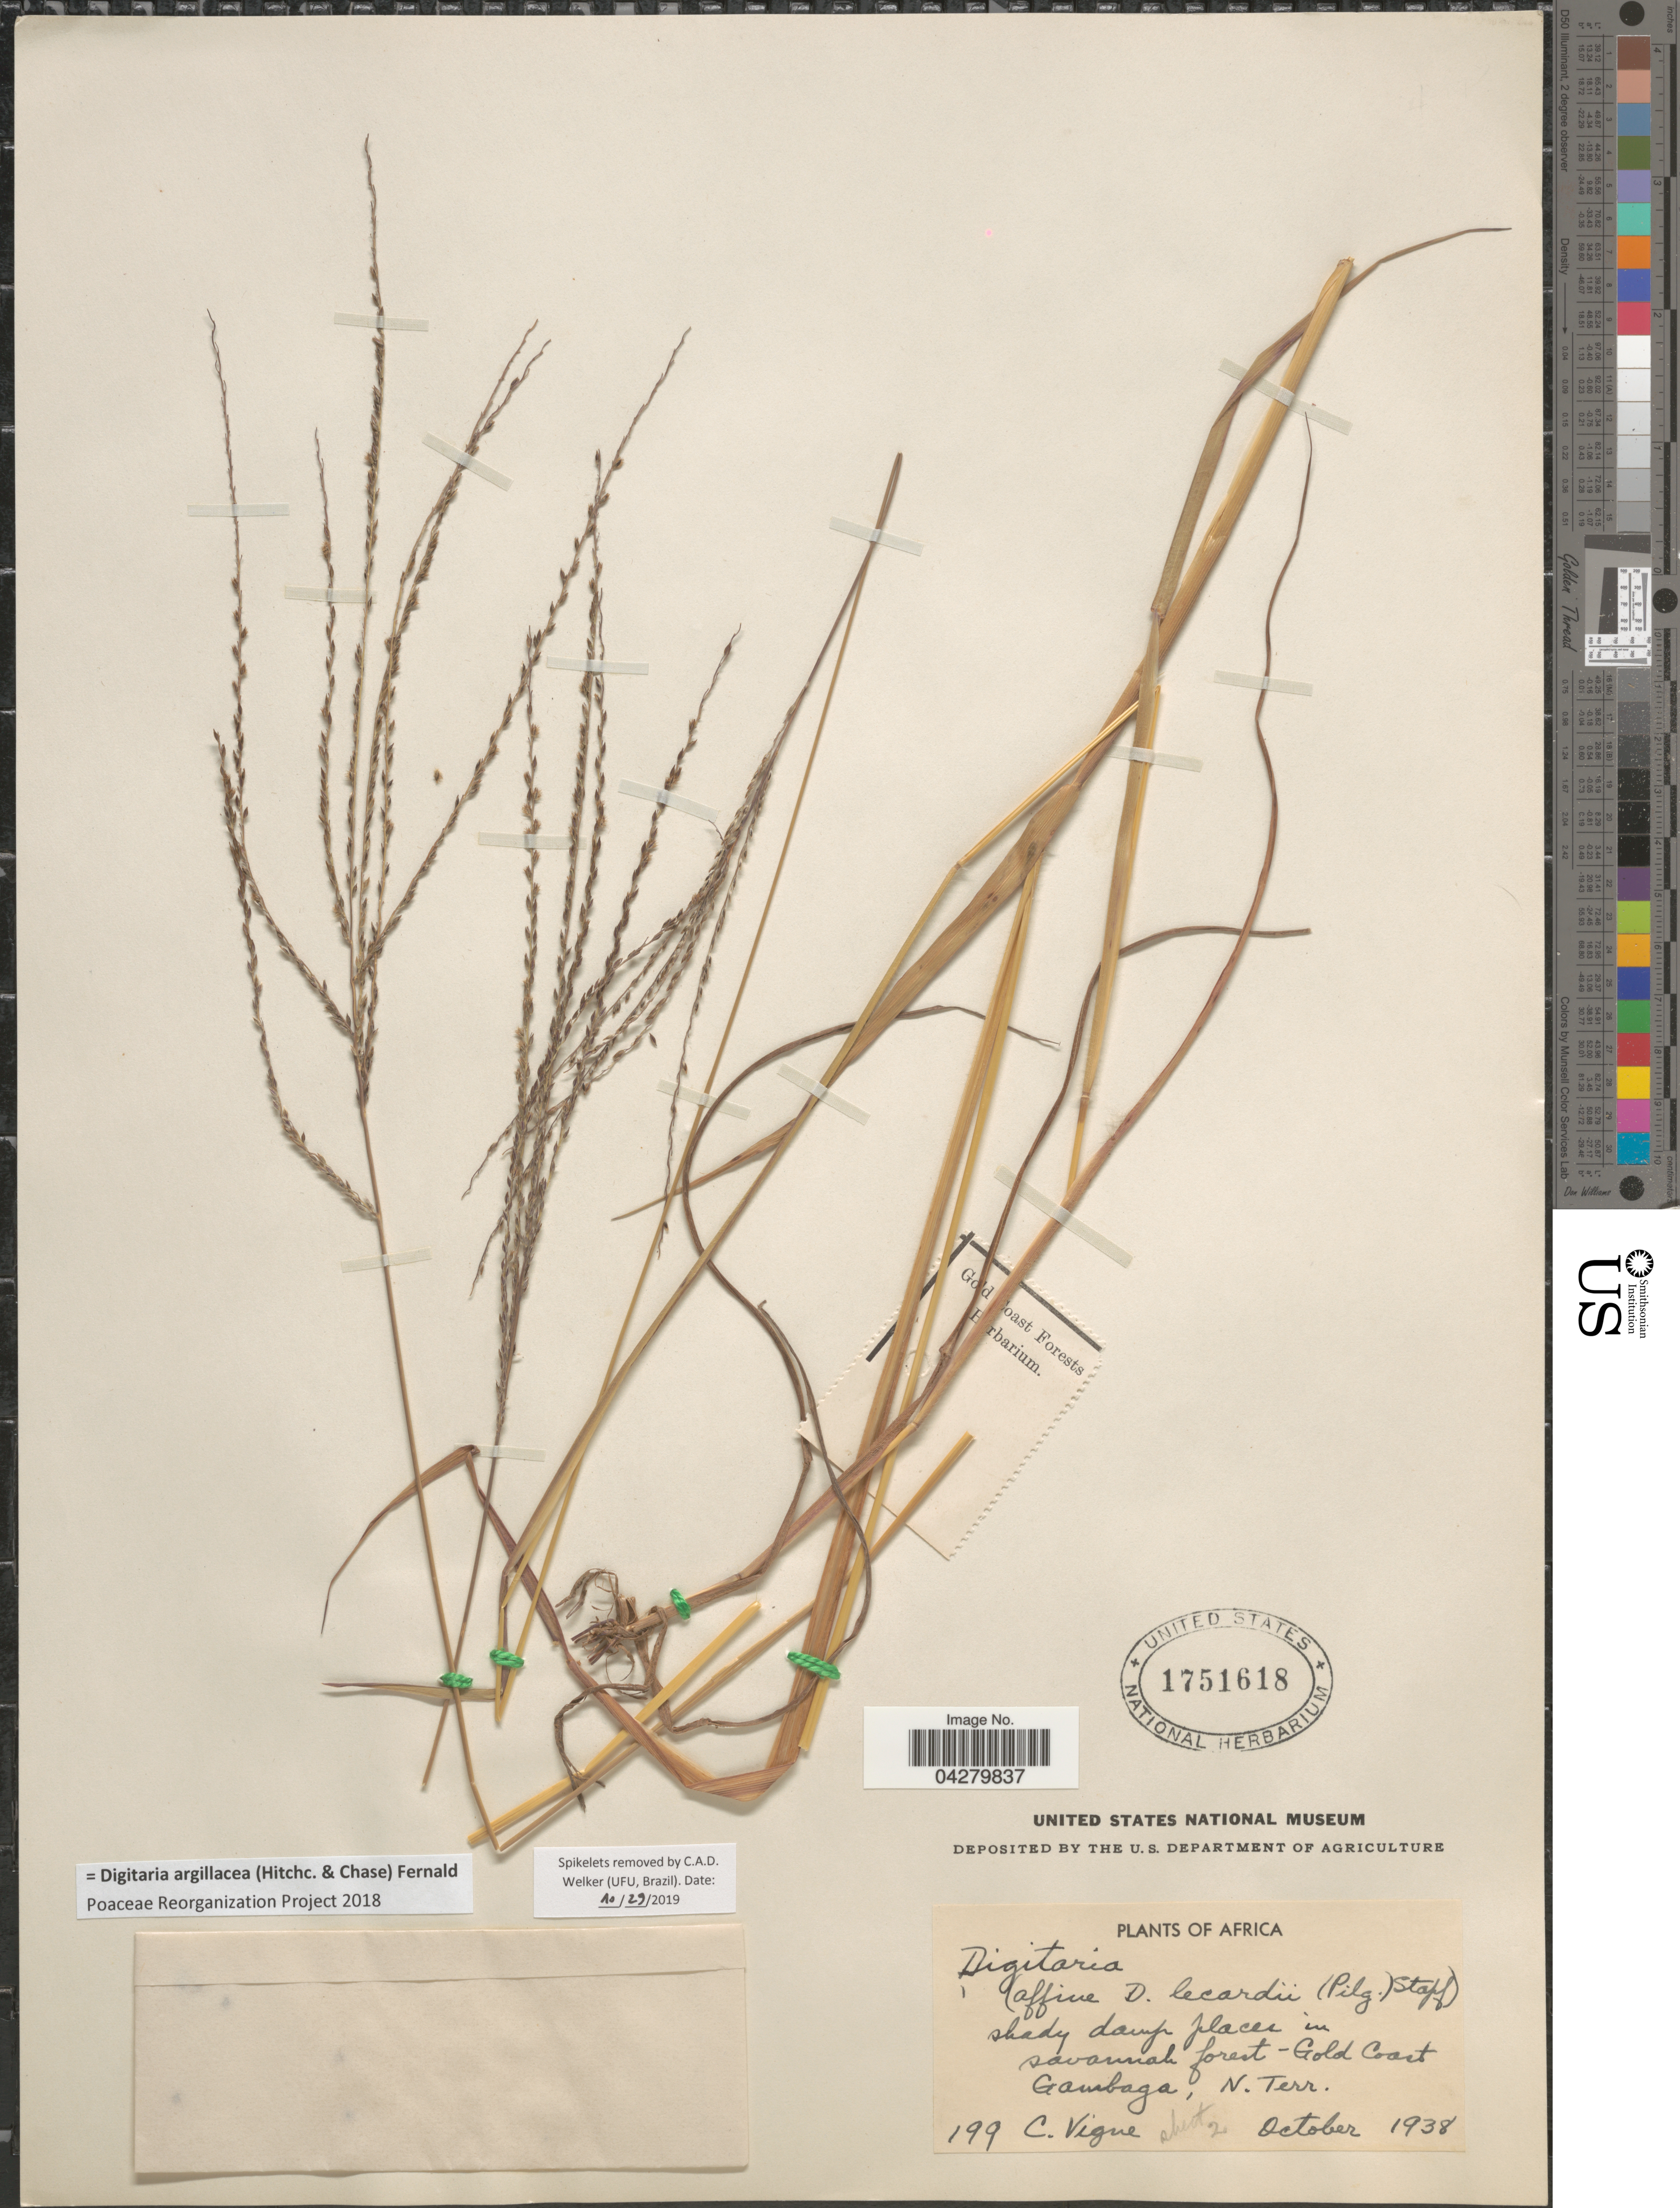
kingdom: Plantae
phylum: Tracheophyta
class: Liliopsida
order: Poales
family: Poaceae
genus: Digitaria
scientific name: Digitaria argillacea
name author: (Hitchc. & Chase) Fernald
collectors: C. Vigne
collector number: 199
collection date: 1938-10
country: Ghana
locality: Africa. Shady damp places in savannah forest-Gold Coast. Gambaga, N. Terr.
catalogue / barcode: US 1751618